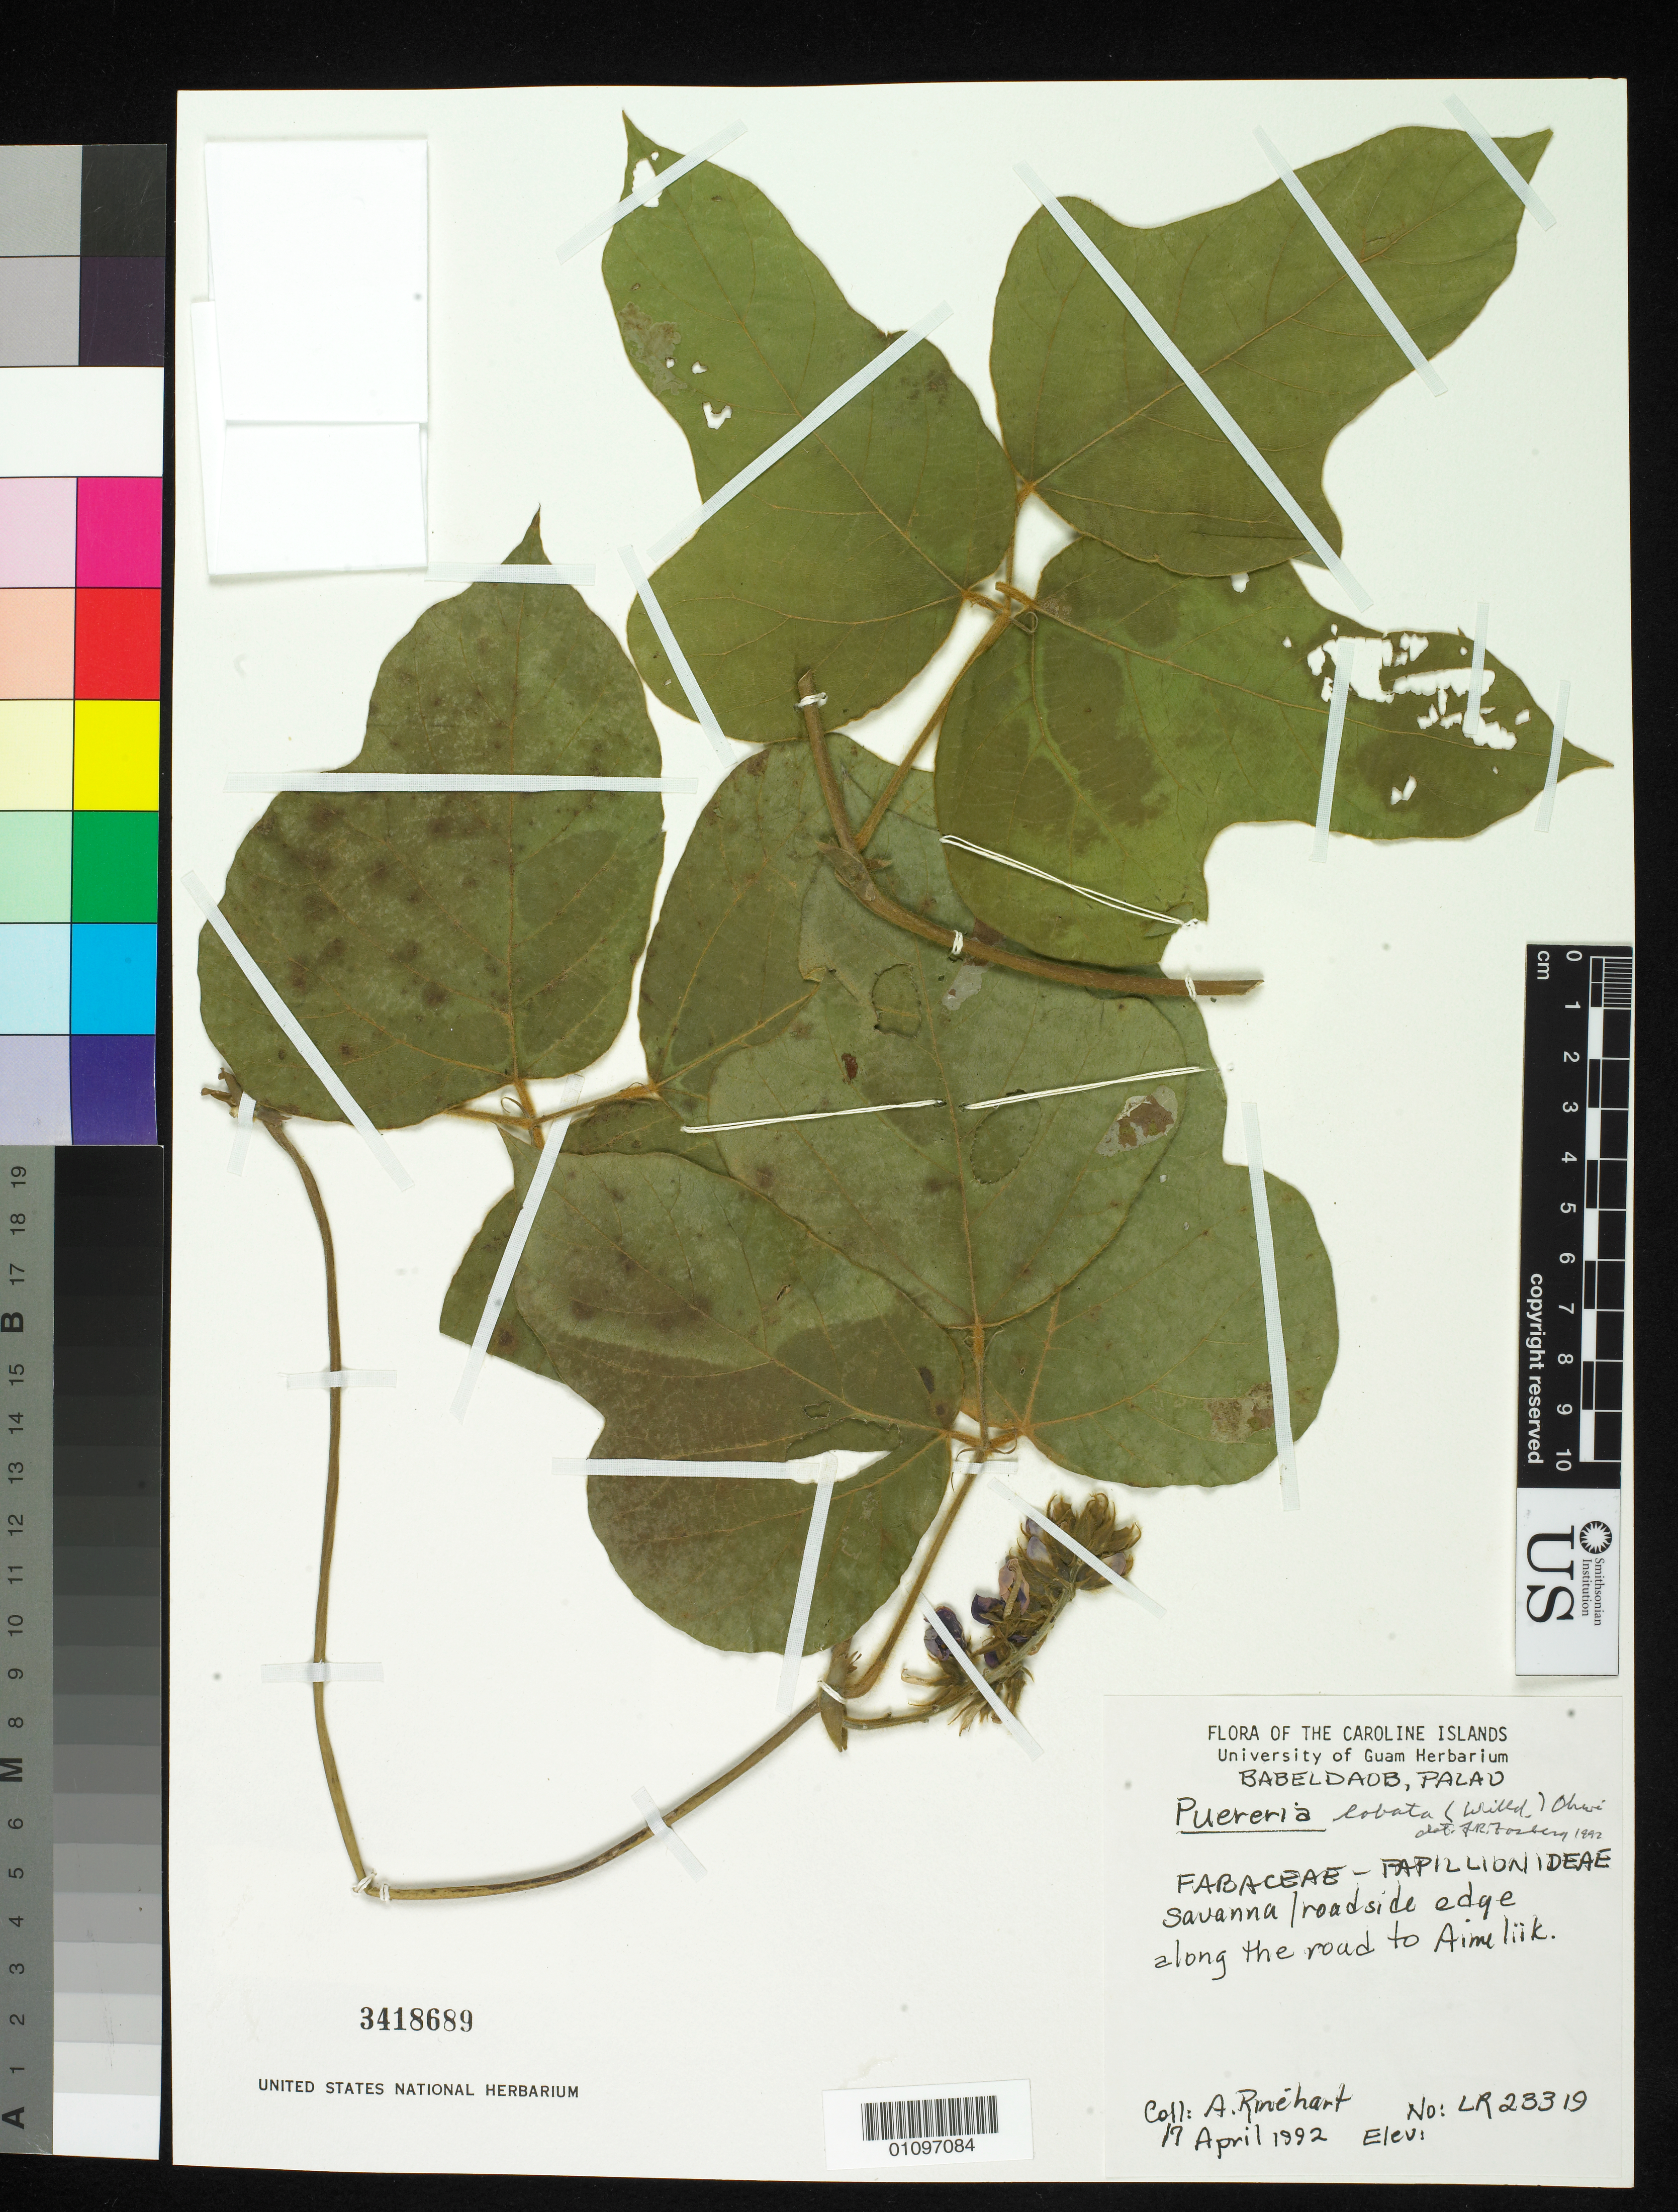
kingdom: Plantae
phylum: Tracheophyta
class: Magnoliopsida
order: Fabales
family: Fabaceae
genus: Pueraria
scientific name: Pueraria lobata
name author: (Willd.) Ohwi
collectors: L. Raulerson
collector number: LR23319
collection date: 1992-04-17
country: Palau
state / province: Ngatpang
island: Babeldaob [Babelthuap]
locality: Along the road to Ngatpang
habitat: Savanna/roadside edge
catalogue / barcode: US 3418689